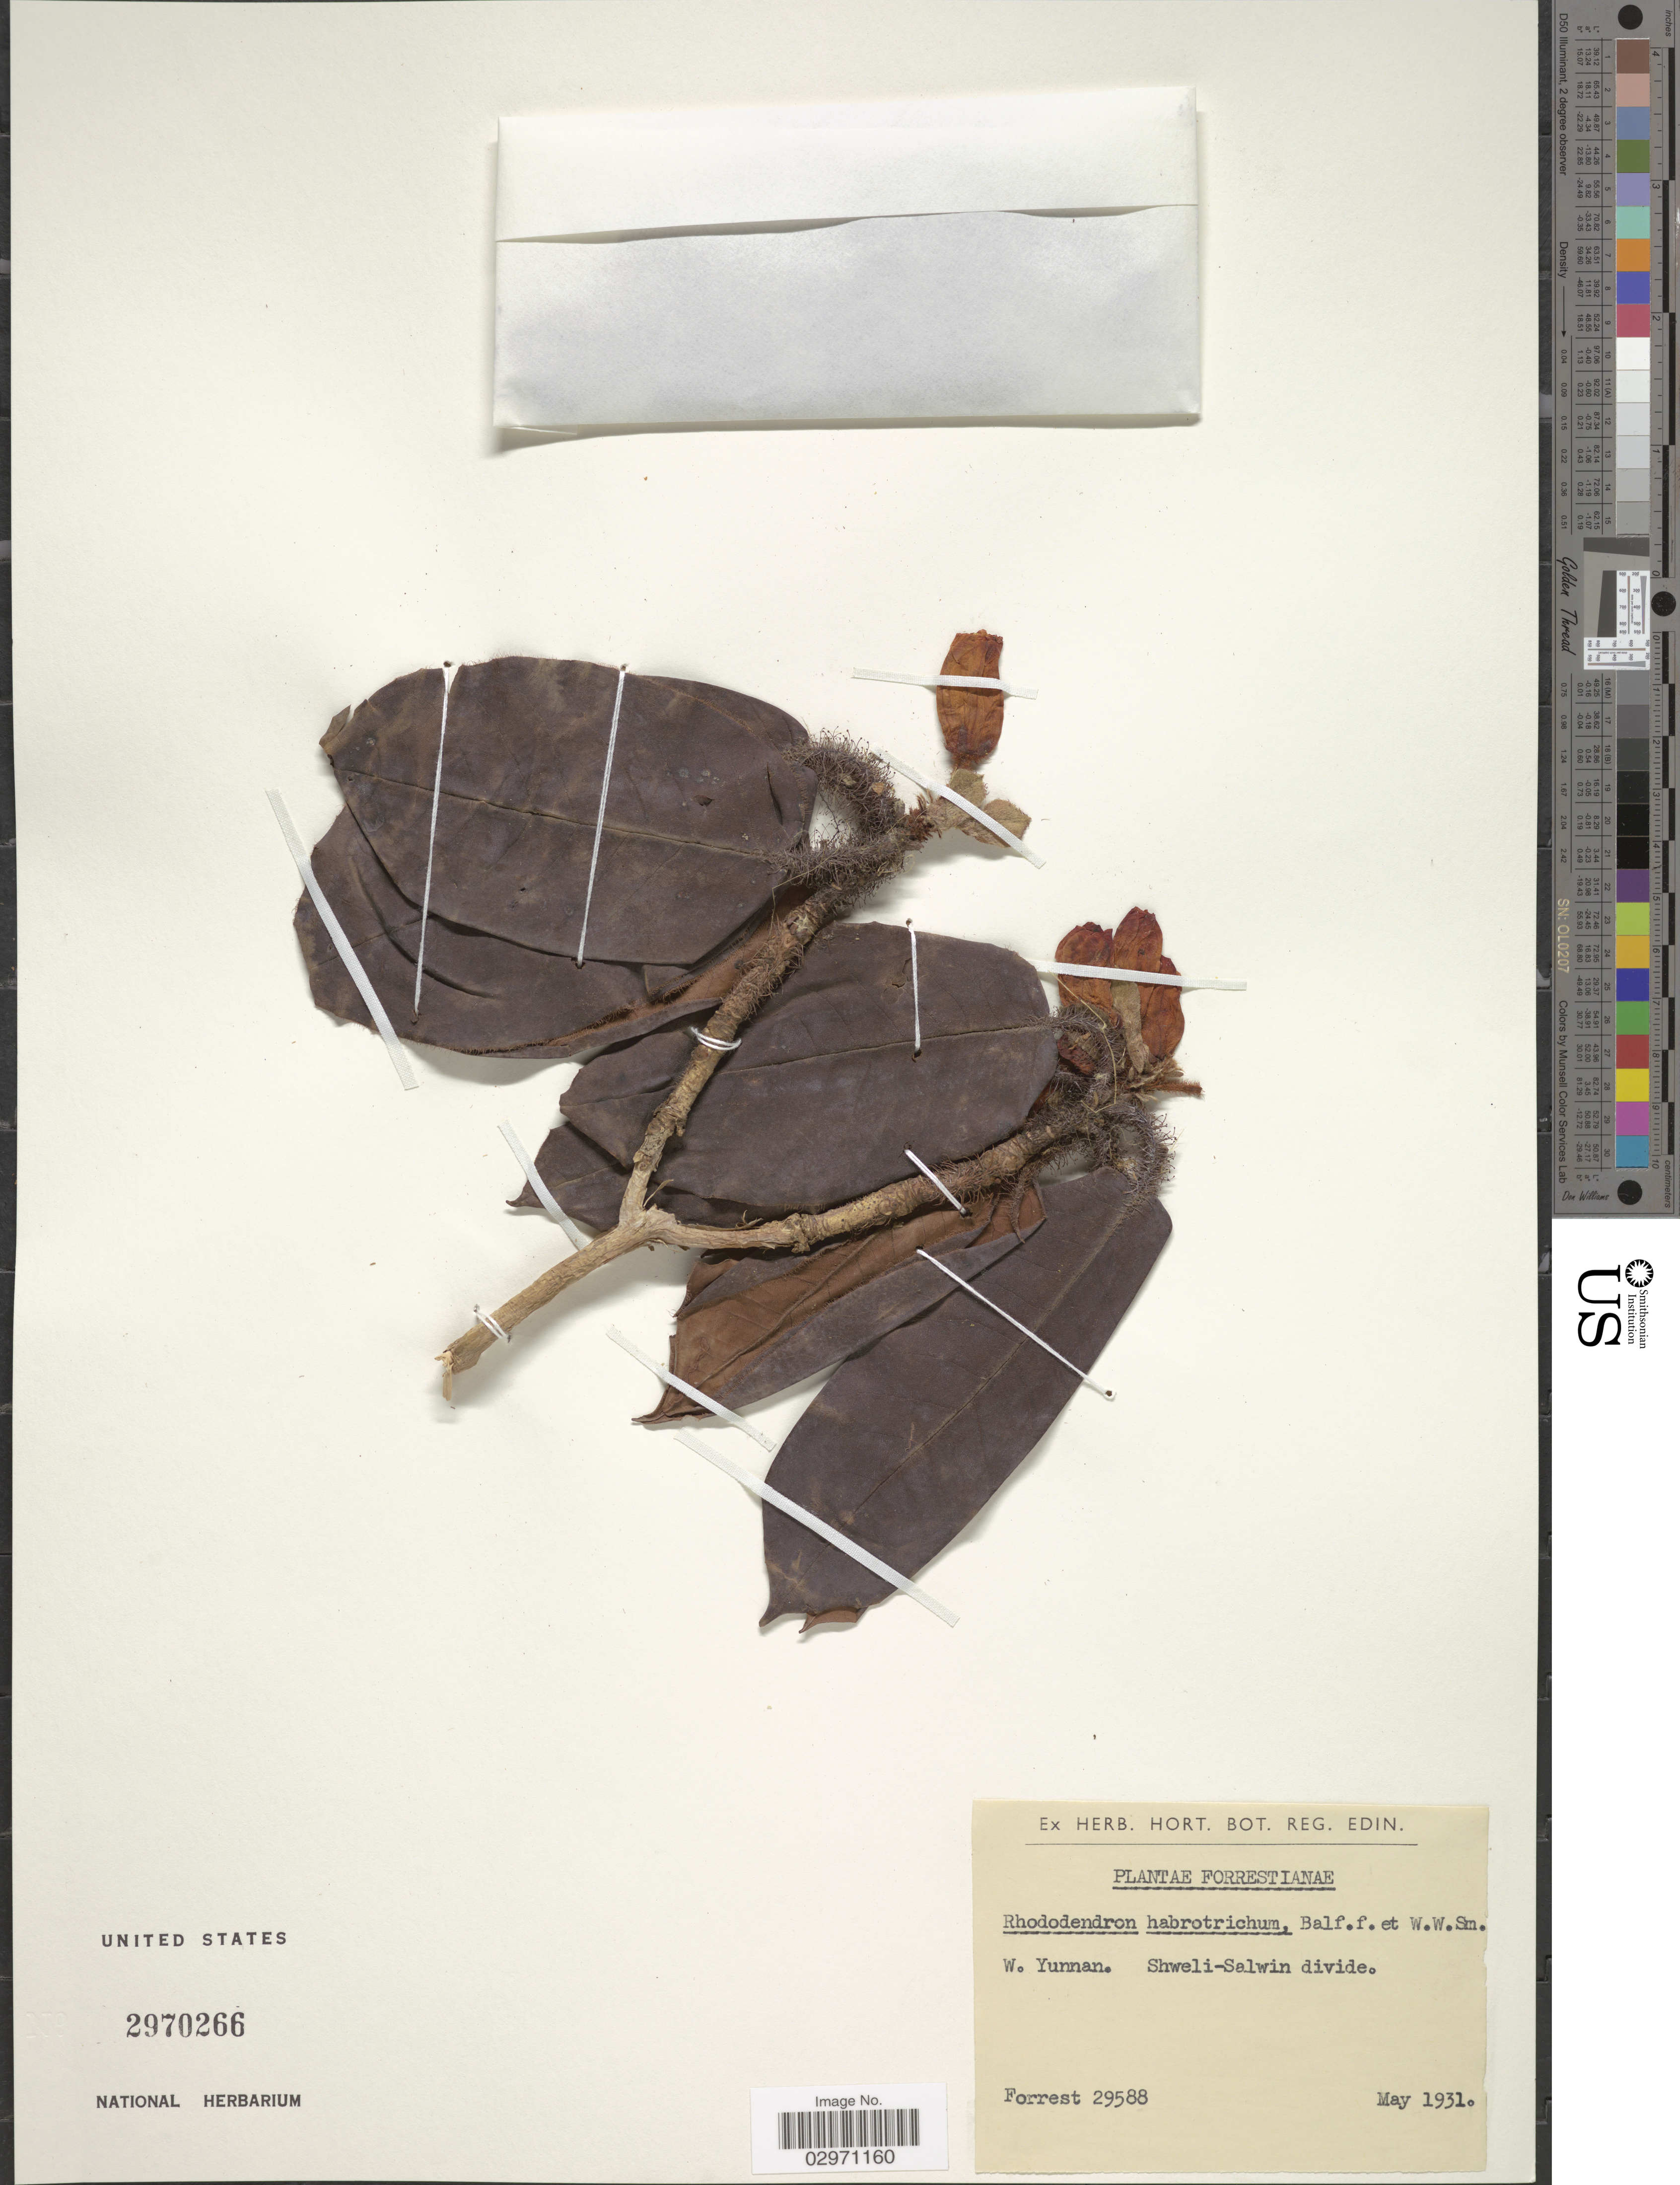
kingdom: Plantae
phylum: Tracheophyta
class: Magnoliopsida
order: Ericales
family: Ericaceae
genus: Rhododendron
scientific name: Rhododendron habrotrichum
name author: Balf. f. & W.W. Sm.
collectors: -. Forrest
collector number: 29588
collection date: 1931-05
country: China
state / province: Yunnan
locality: W. Yunnan. Shweli-Salwin divide.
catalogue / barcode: US 2970266